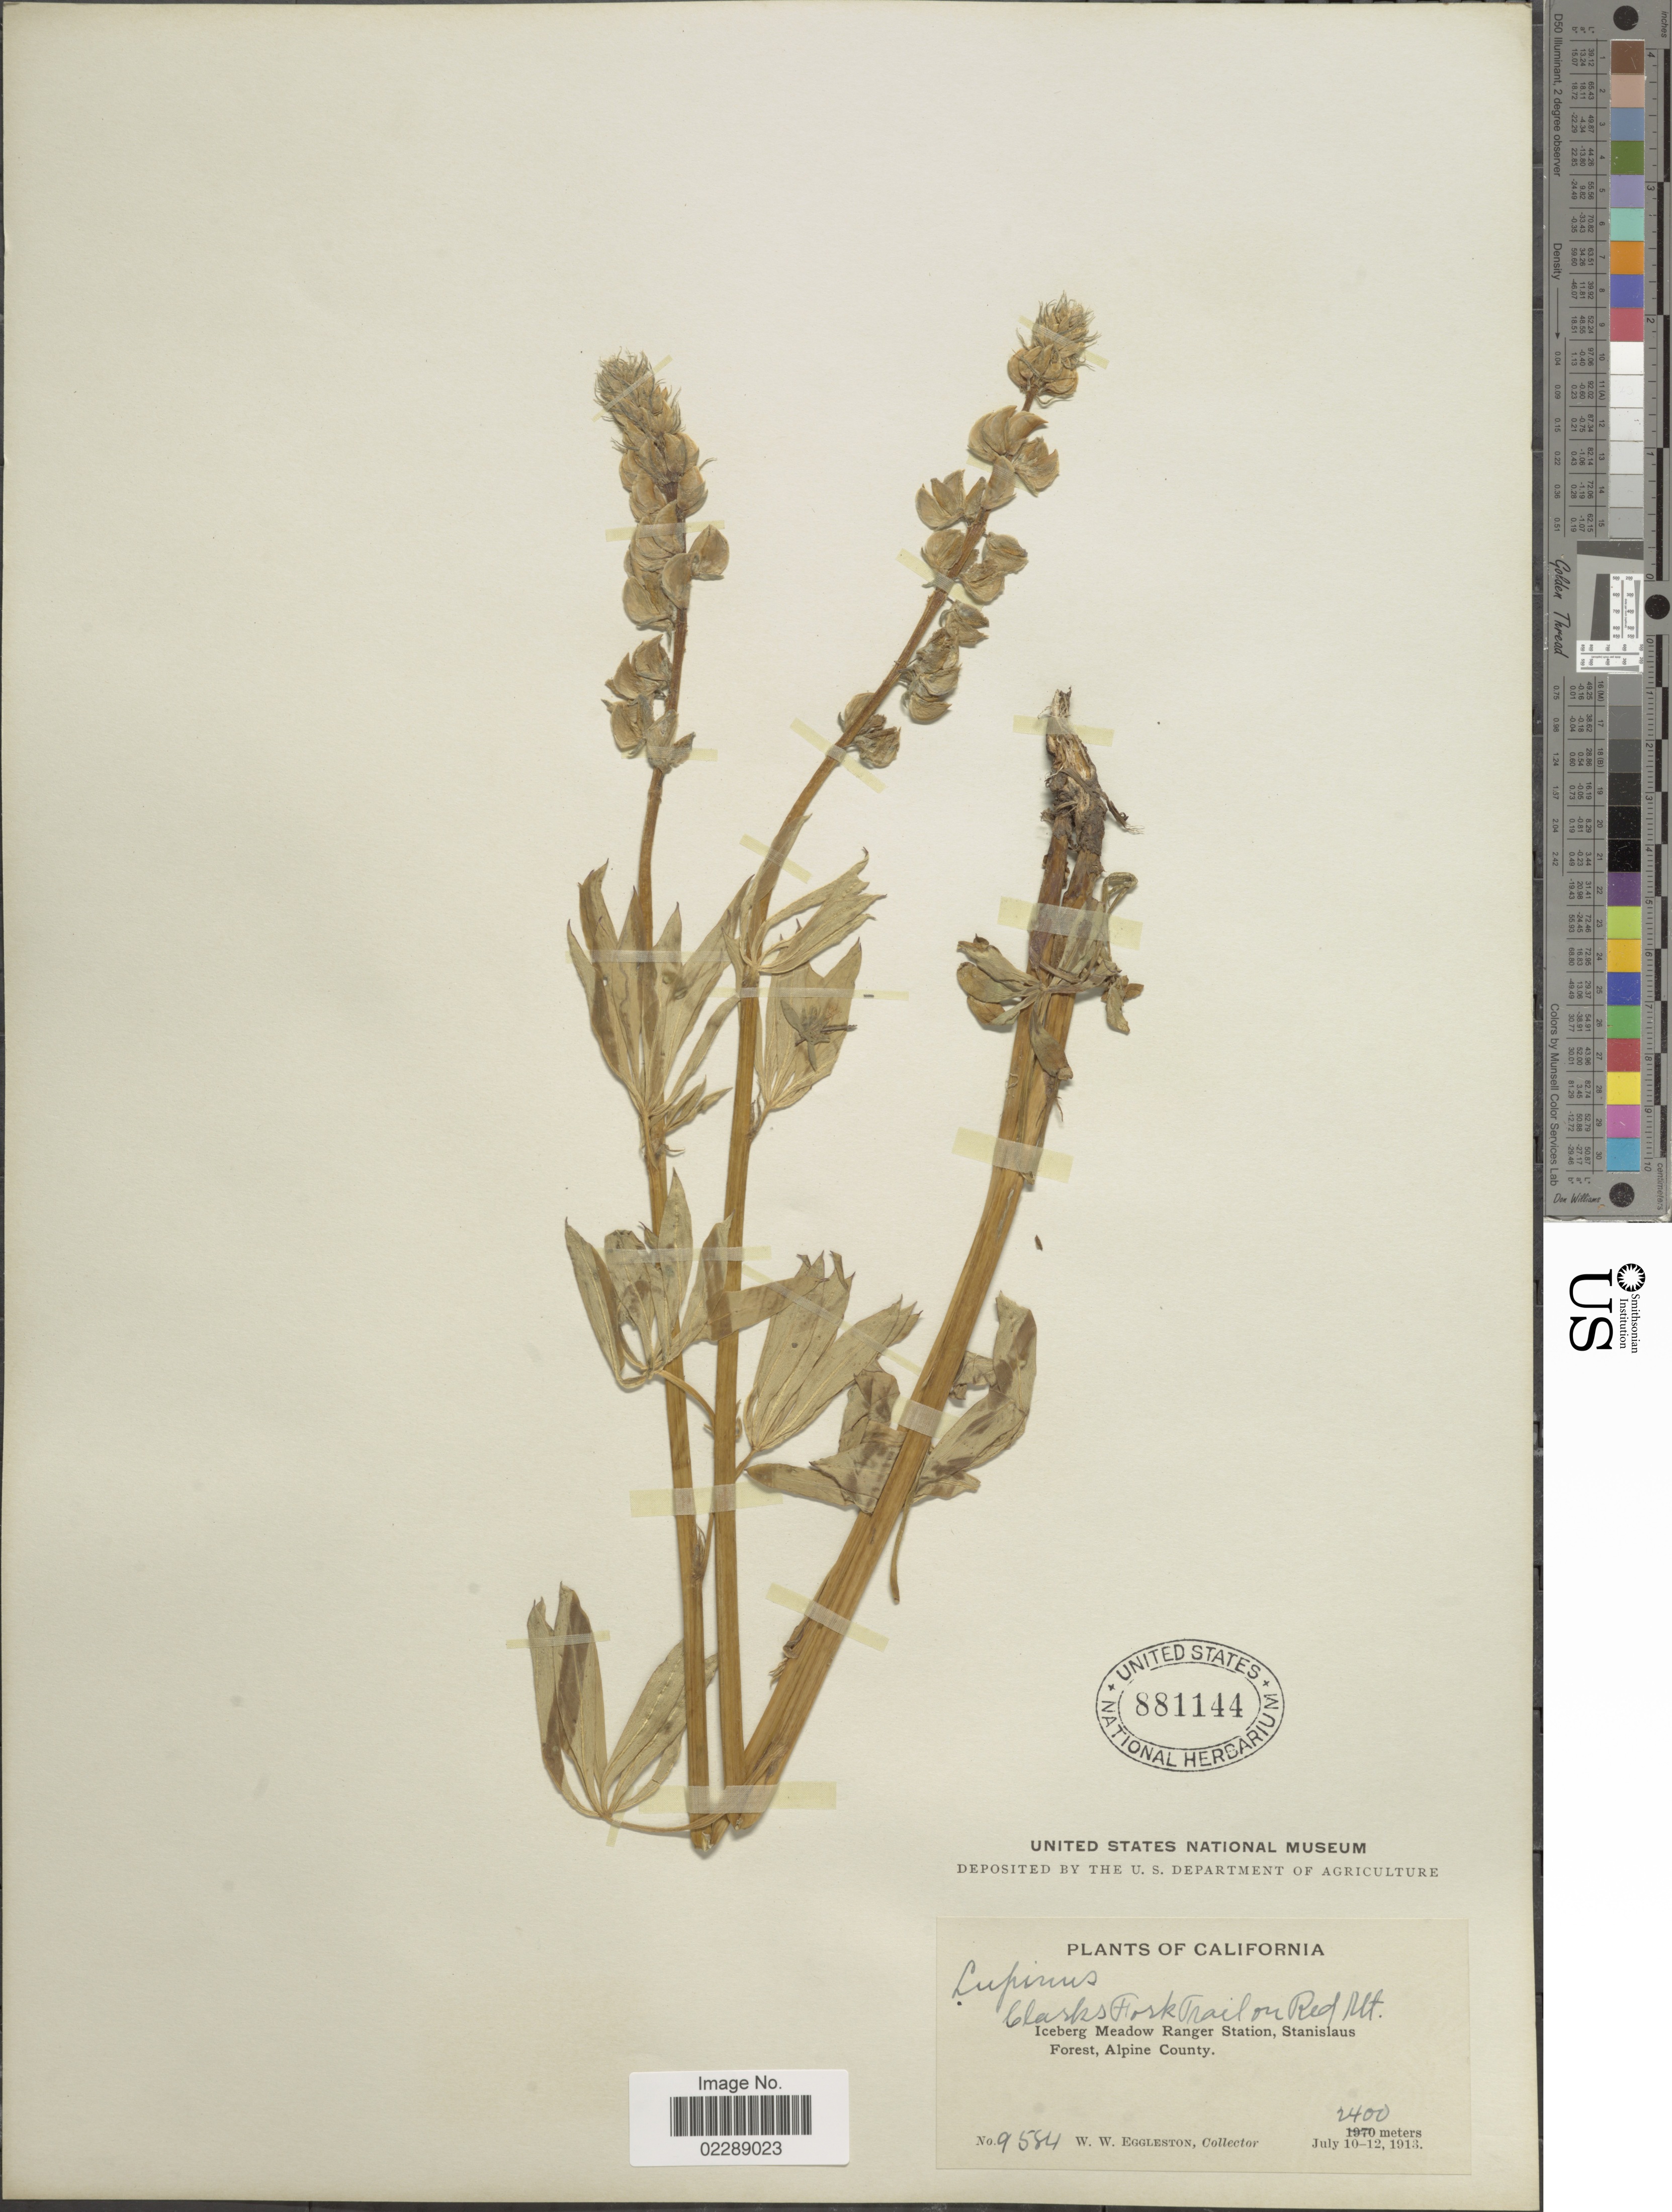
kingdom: Plantae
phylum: Tracheophyta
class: Magnoliopsida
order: Fabales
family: Fabaceae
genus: Lupinus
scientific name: Lupinus sp.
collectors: W. W. Eggleston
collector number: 9584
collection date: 1913-07-10/1913-07-12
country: United States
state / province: California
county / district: Alpine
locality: Clark Fork Trail on Red Mt., Iceberg Meadow Ranger Station, Stanislaus Forest, Alpine County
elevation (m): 2400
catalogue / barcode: US 881144